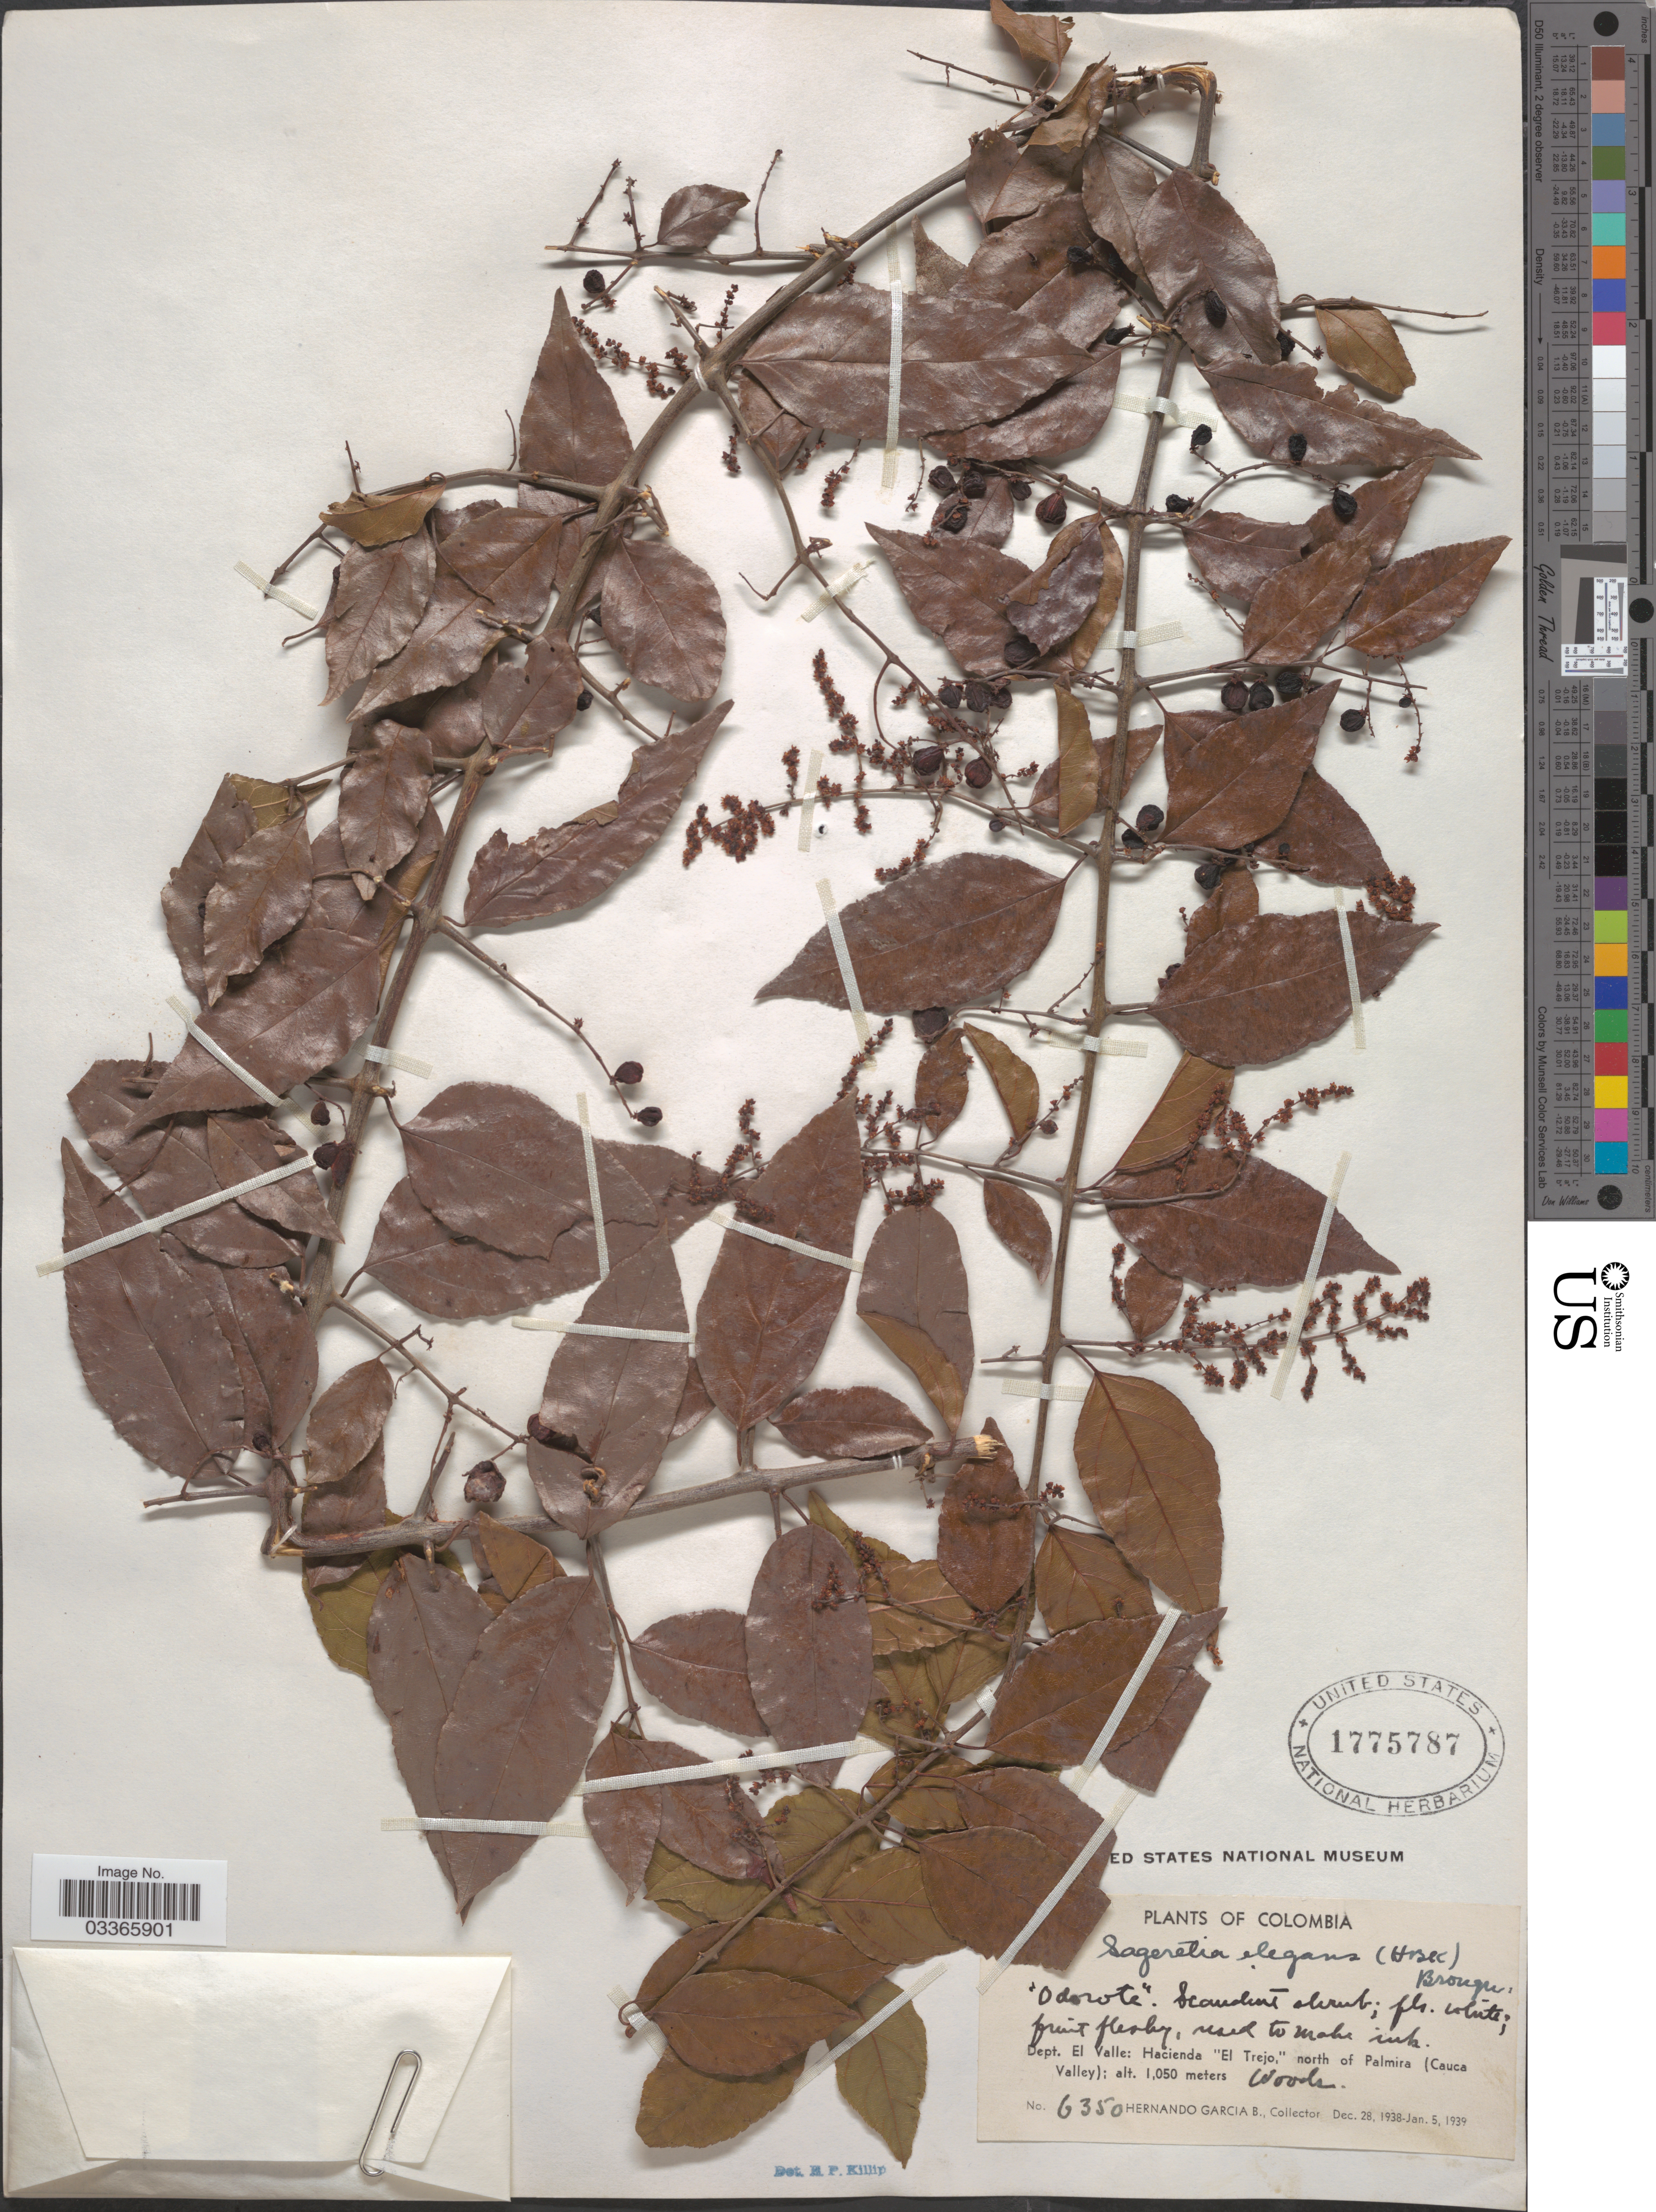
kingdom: Plantae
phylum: Tracheophyta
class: Magnoliopsida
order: Rosales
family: Rhamnaceae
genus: Sageretia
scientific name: Sageretia elegans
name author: (Kunth) Brongn.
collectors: H. García Barriga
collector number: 6350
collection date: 1938-12-28/1939-01-05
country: Colombia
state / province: Valle del Cauca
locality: Dept. El Valle: Hacienda "El Trejo," north of Palmira (Cauca Valley).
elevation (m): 1050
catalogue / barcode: US 1775787